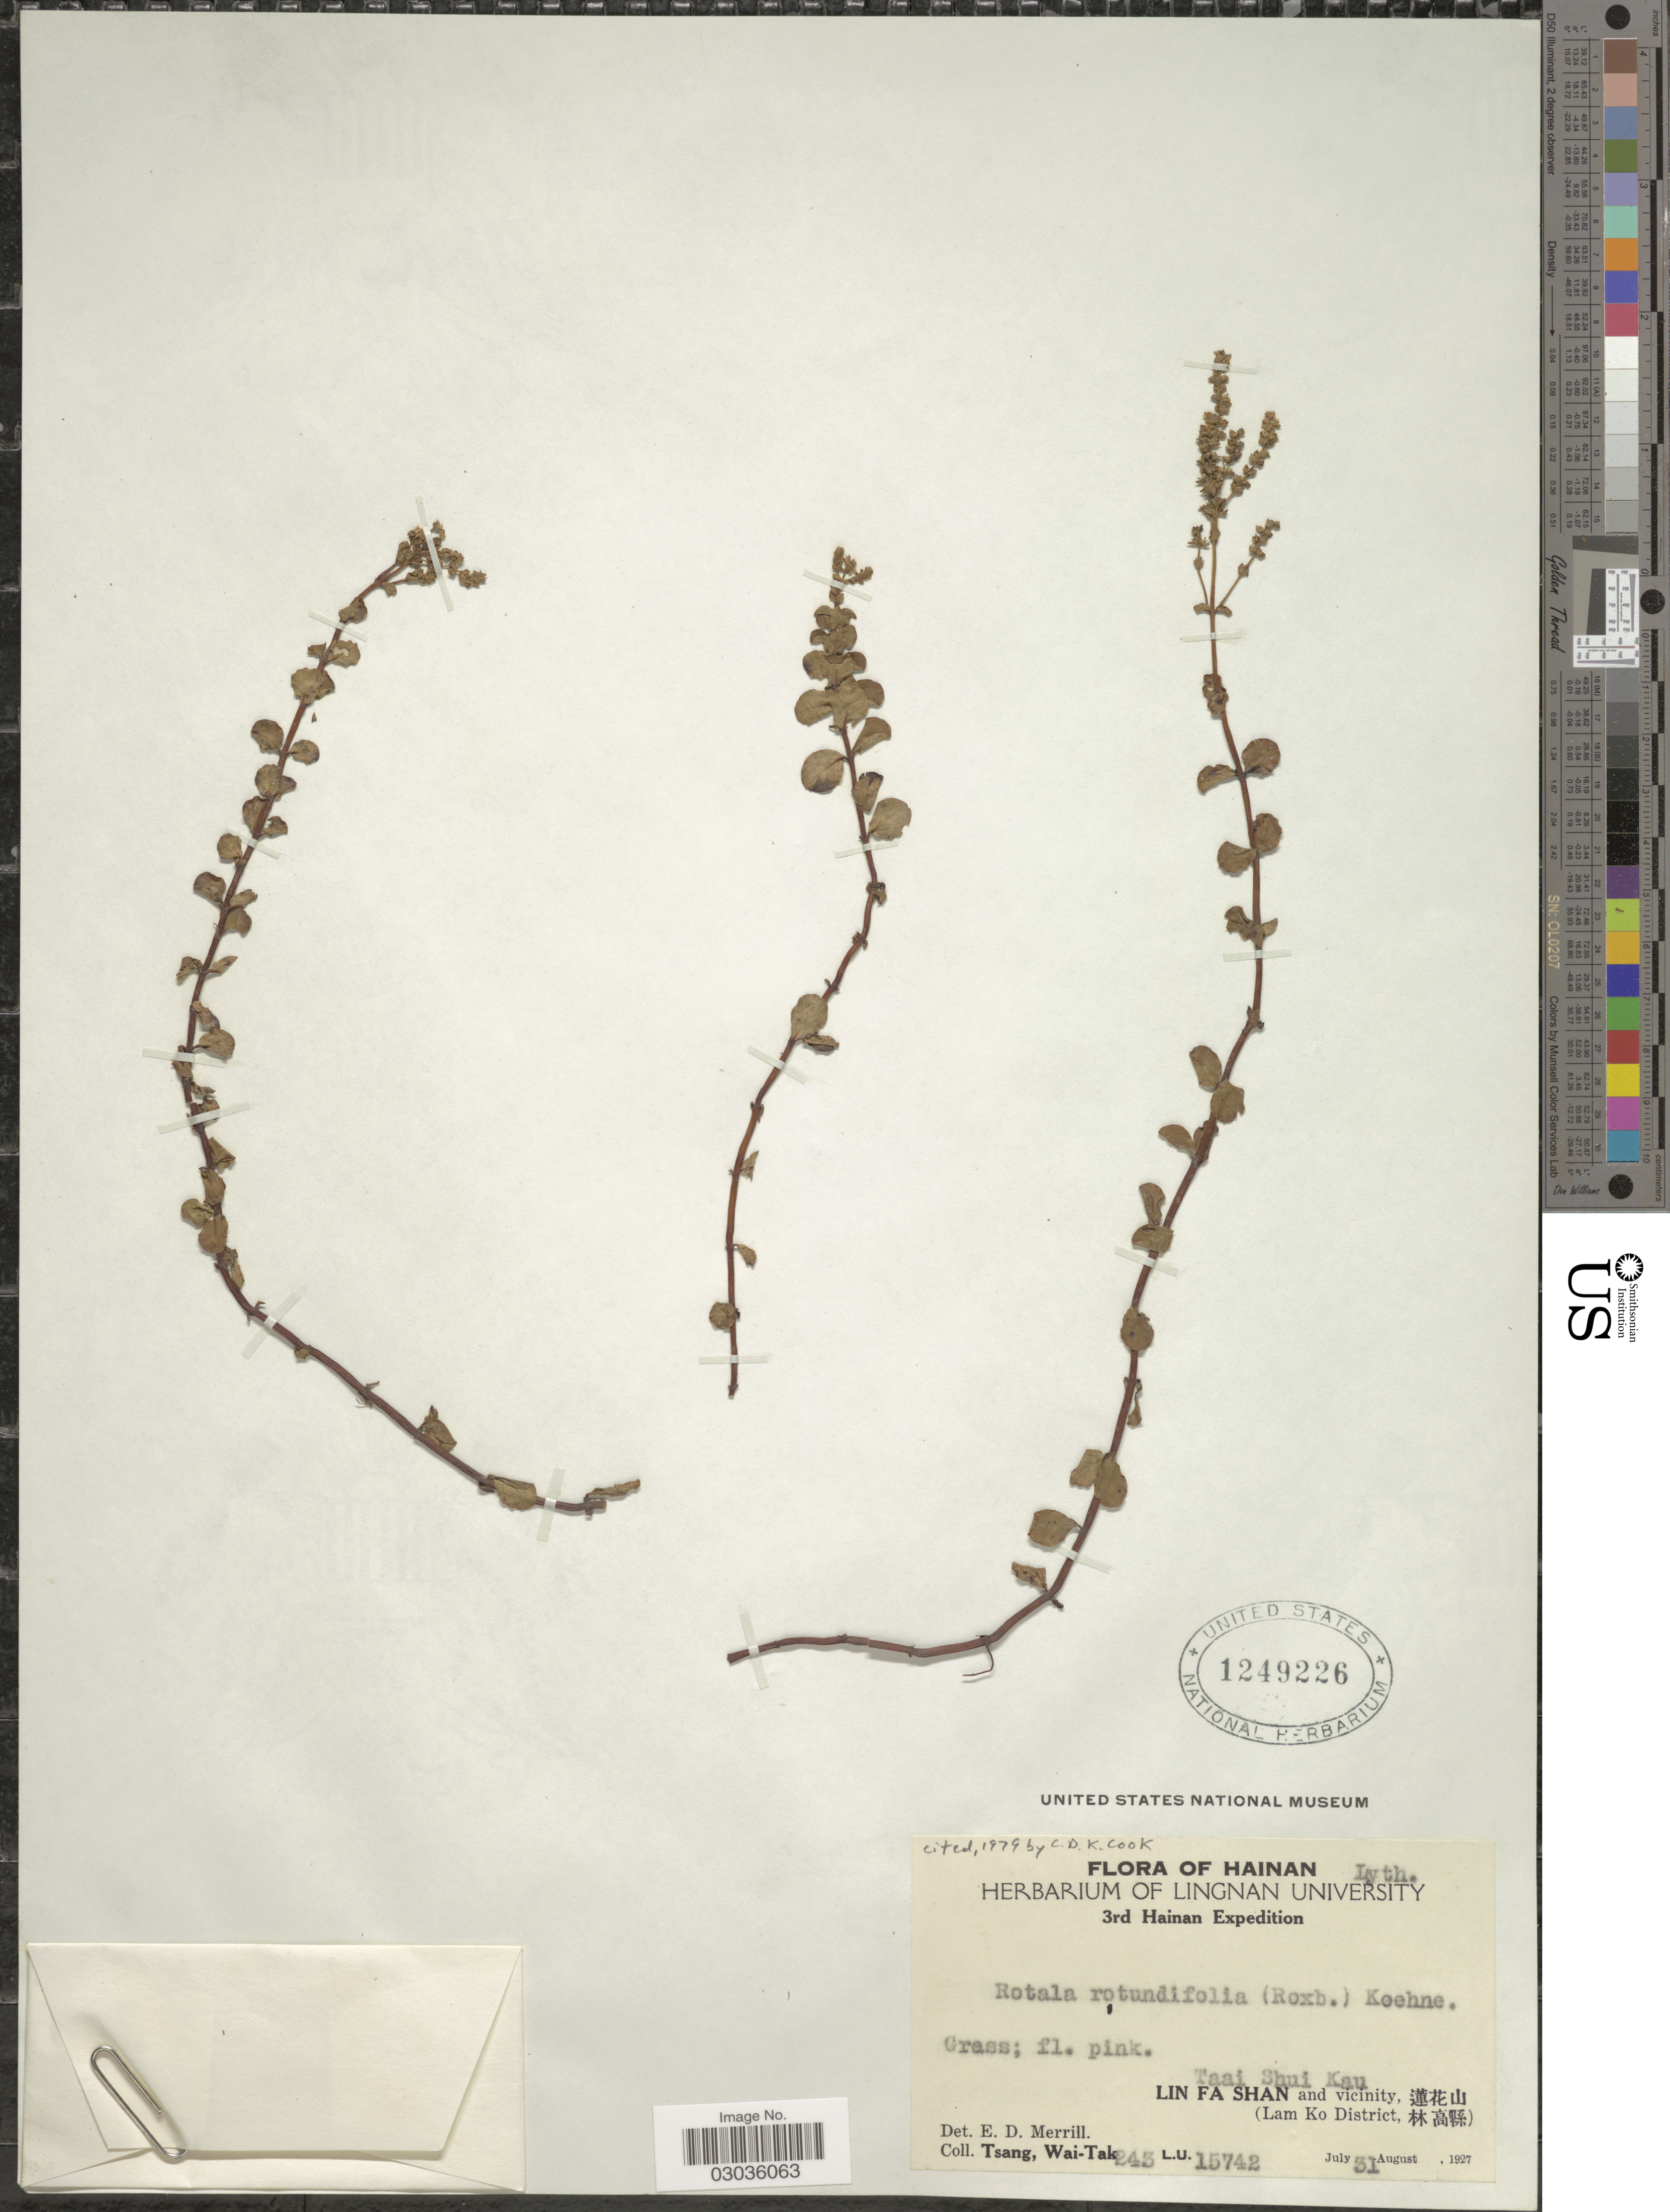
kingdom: Plantae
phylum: Tracheophyta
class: Magnoliopsida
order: Myrtales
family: Lythraceae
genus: Rotala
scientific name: Rotala rotundifolia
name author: (Buch.-Ham. & Roxb.) Koehne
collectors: W. T. Tsang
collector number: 243/L.U.15742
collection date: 1927-07-31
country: China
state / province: Hainan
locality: Taai Shui Kau, Lin Fa Shan and vicinity (Lam Ko District).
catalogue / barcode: US 1249226